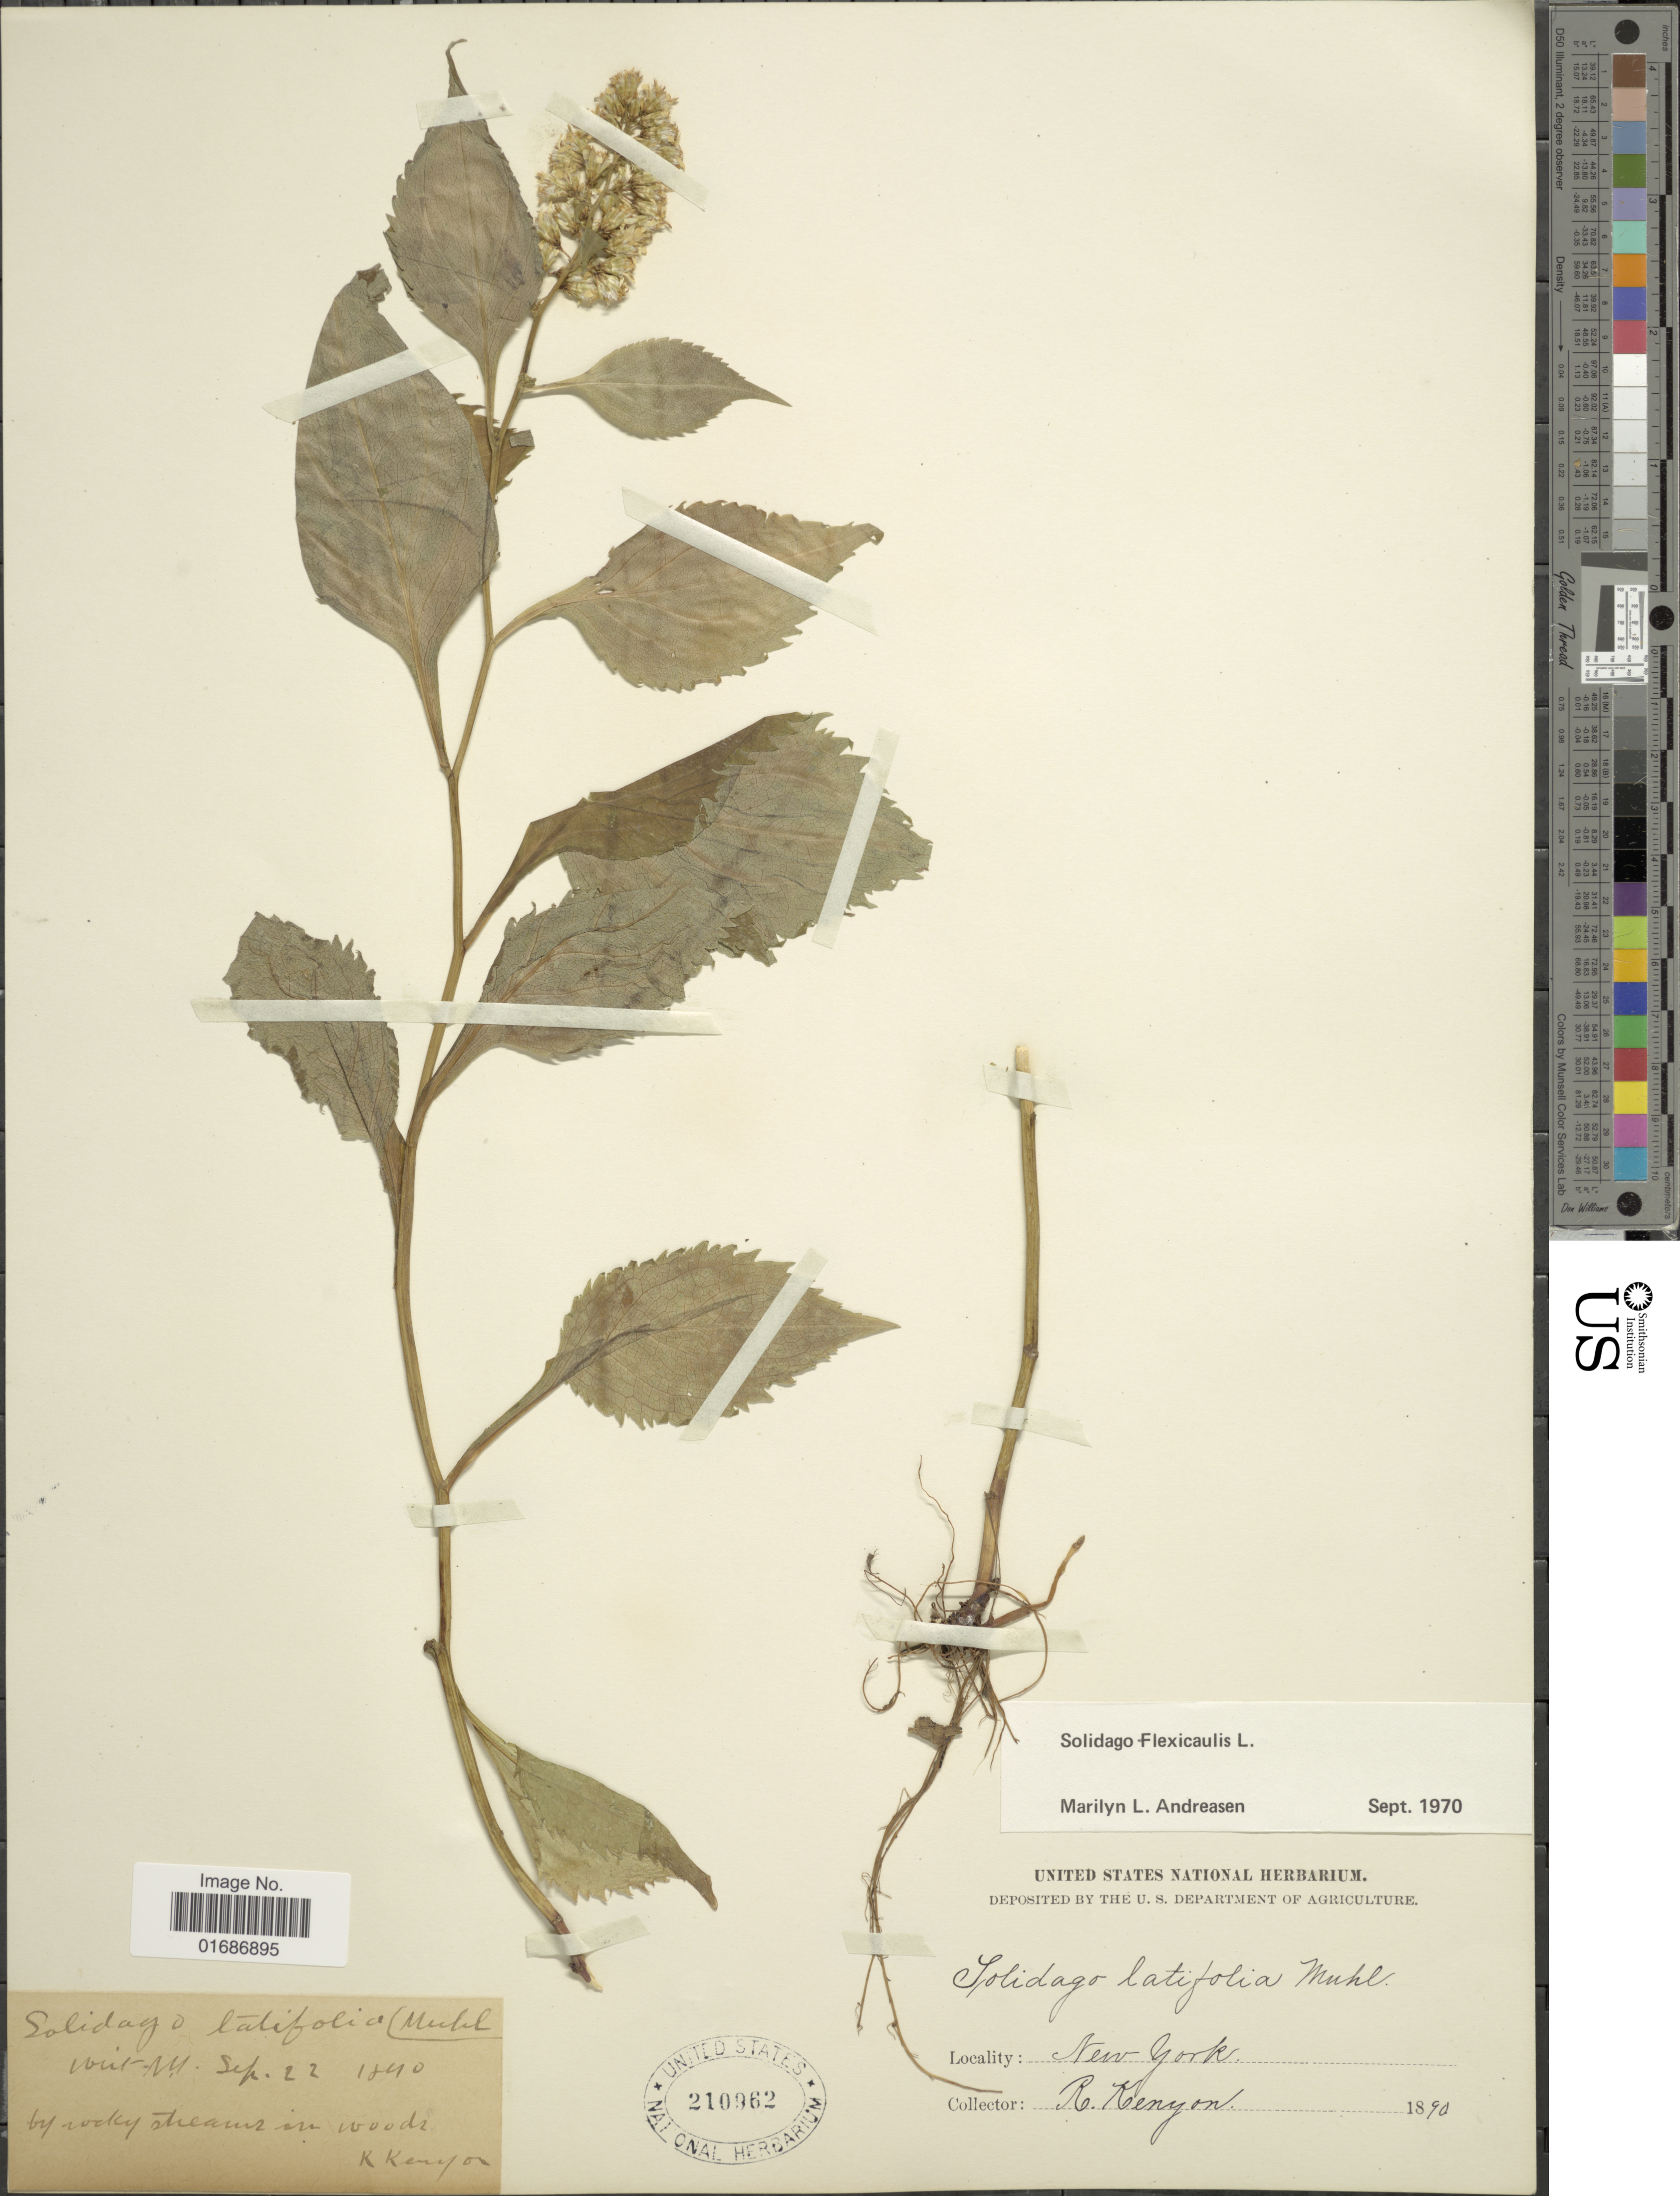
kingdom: Plantae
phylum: Tracheophyta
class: Magnoliopsida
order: Asterales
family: Asteraceae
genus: Solidago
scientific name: Solidago flexicaulis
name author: L.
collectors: K. Kenyon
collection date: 1890-09-22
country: United States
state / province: New York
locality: Nut [interpreted]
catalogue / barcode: US 210962